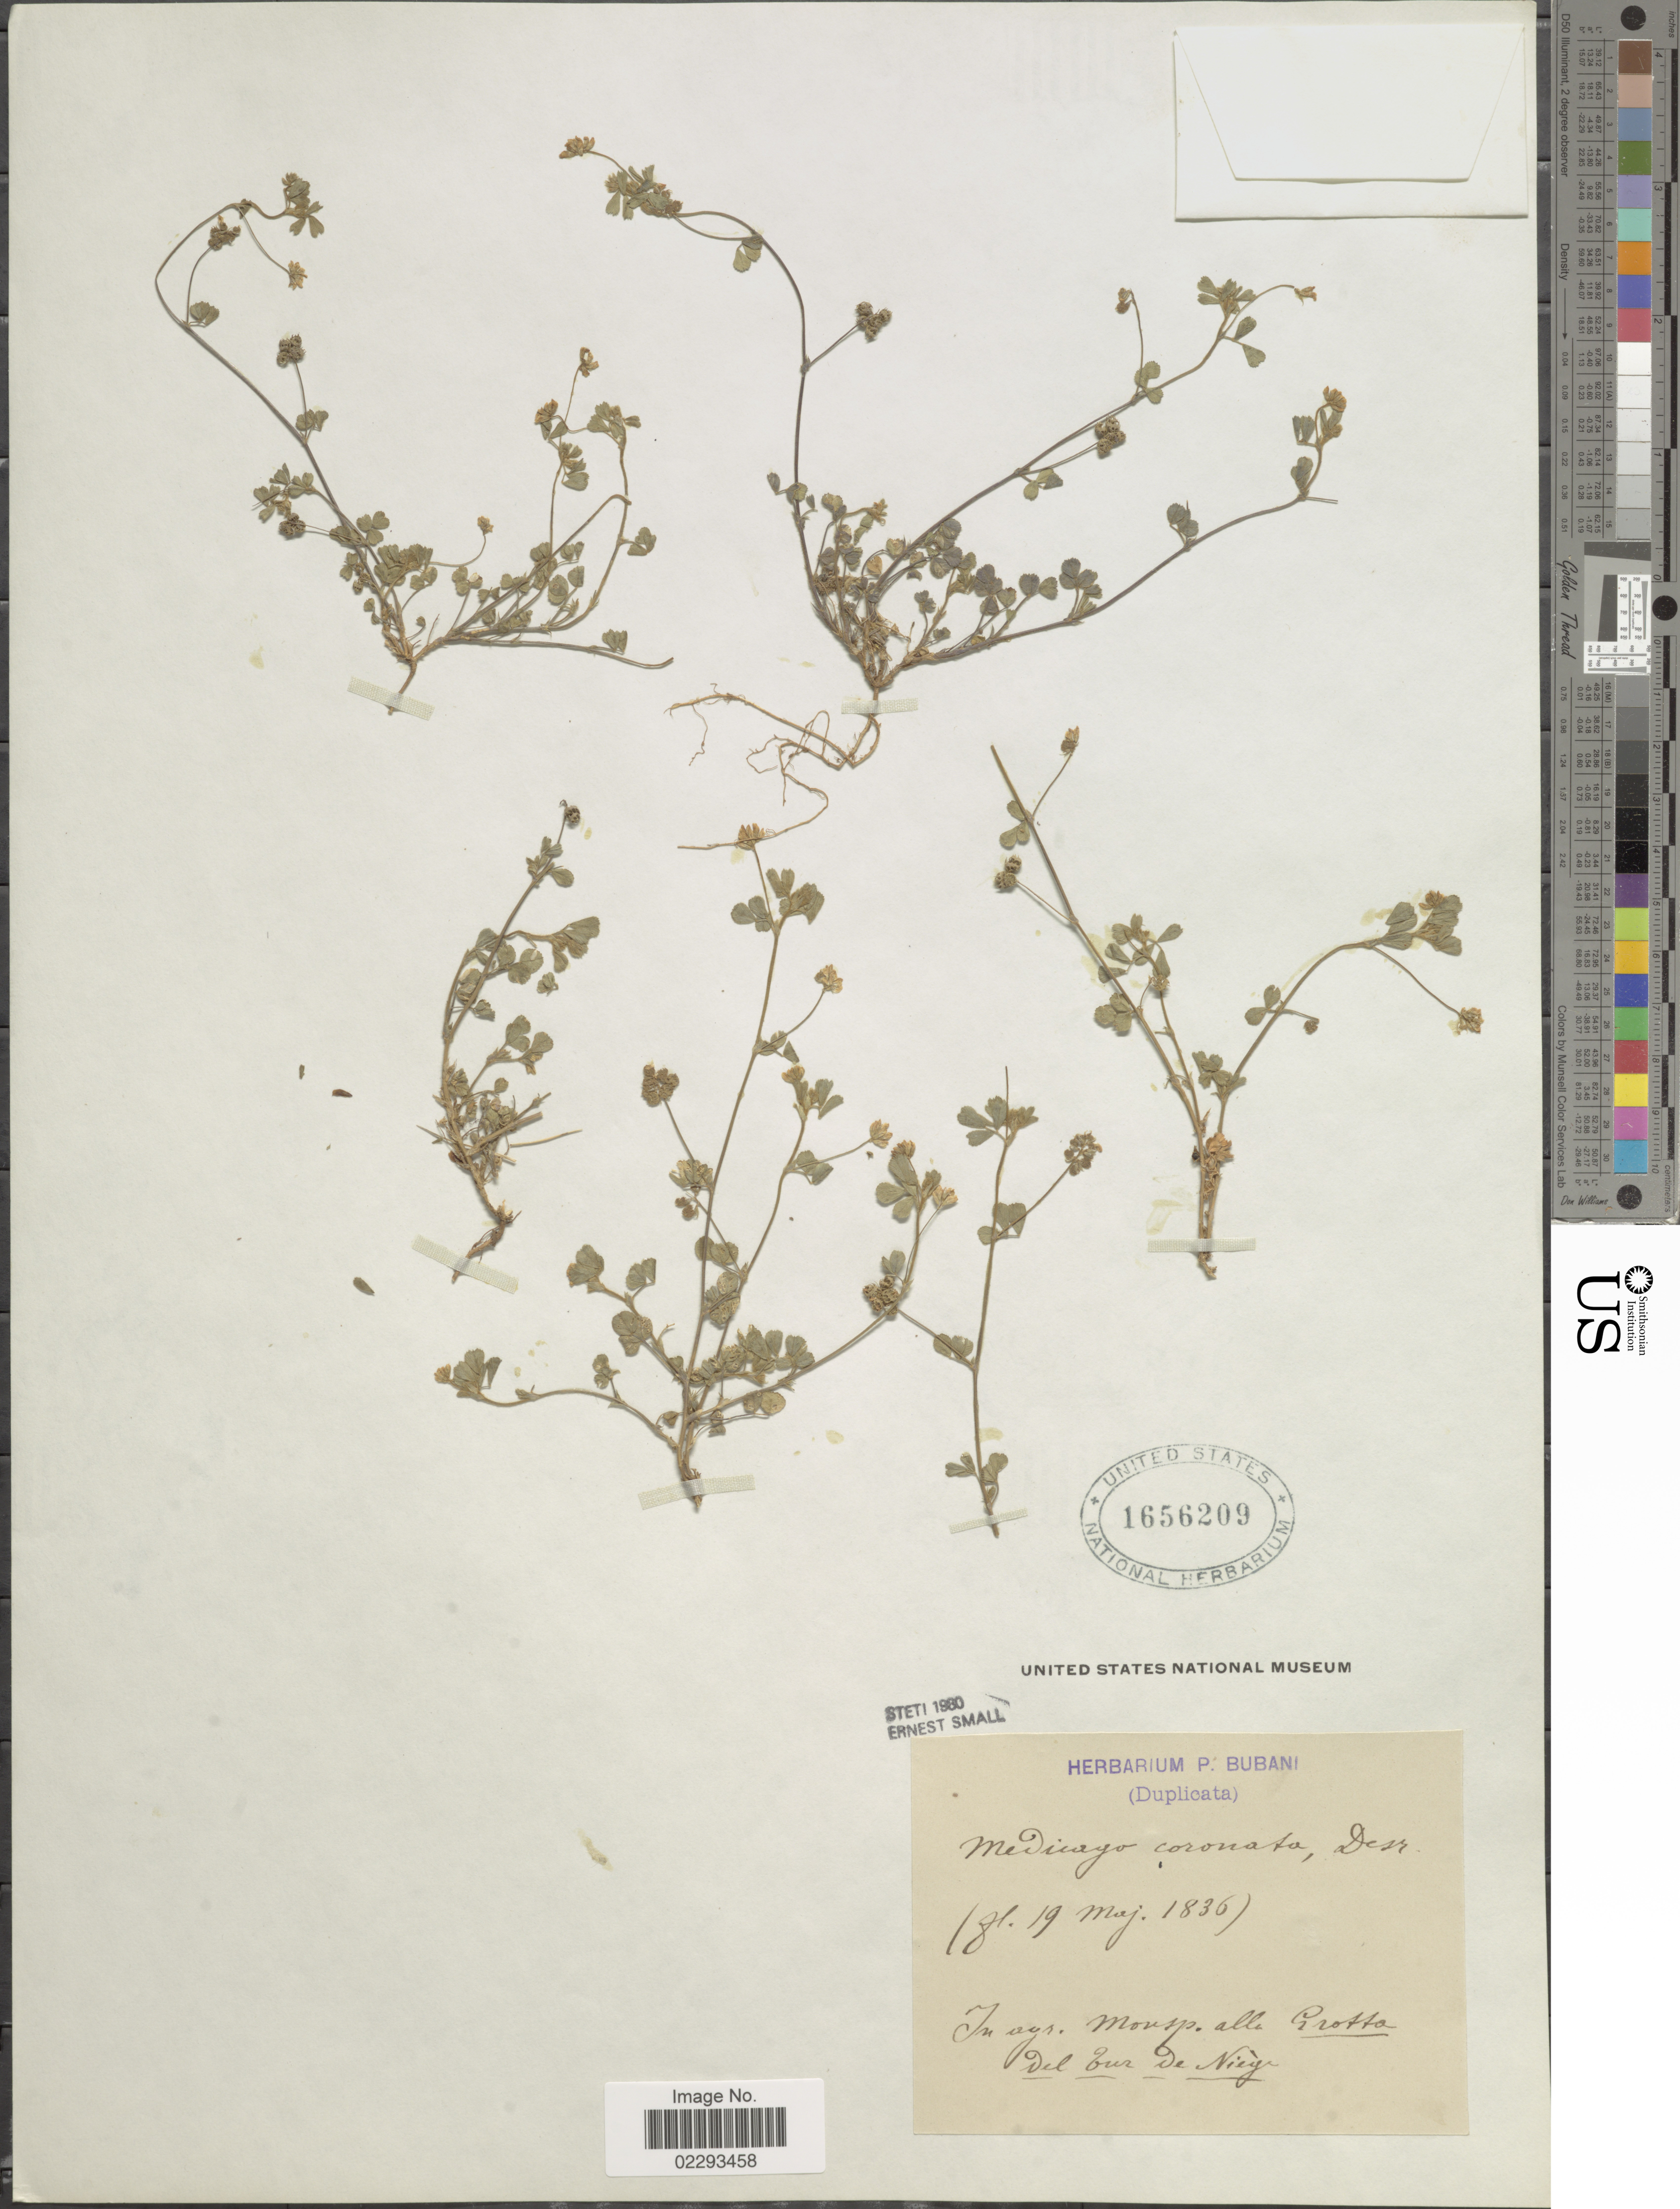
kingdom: Plantae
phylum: Tracheophyta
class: Magnoliopsida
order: Fabales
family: Fabaceae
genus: Medicago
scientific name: Medicago coronata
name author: (L.) Bartal.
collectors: ex herb. P. Bubani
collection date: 1836-05-19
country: France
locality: In agr. Monsp. alla Grotta del bur de Niege [interpreted]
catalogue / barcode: US 1656209